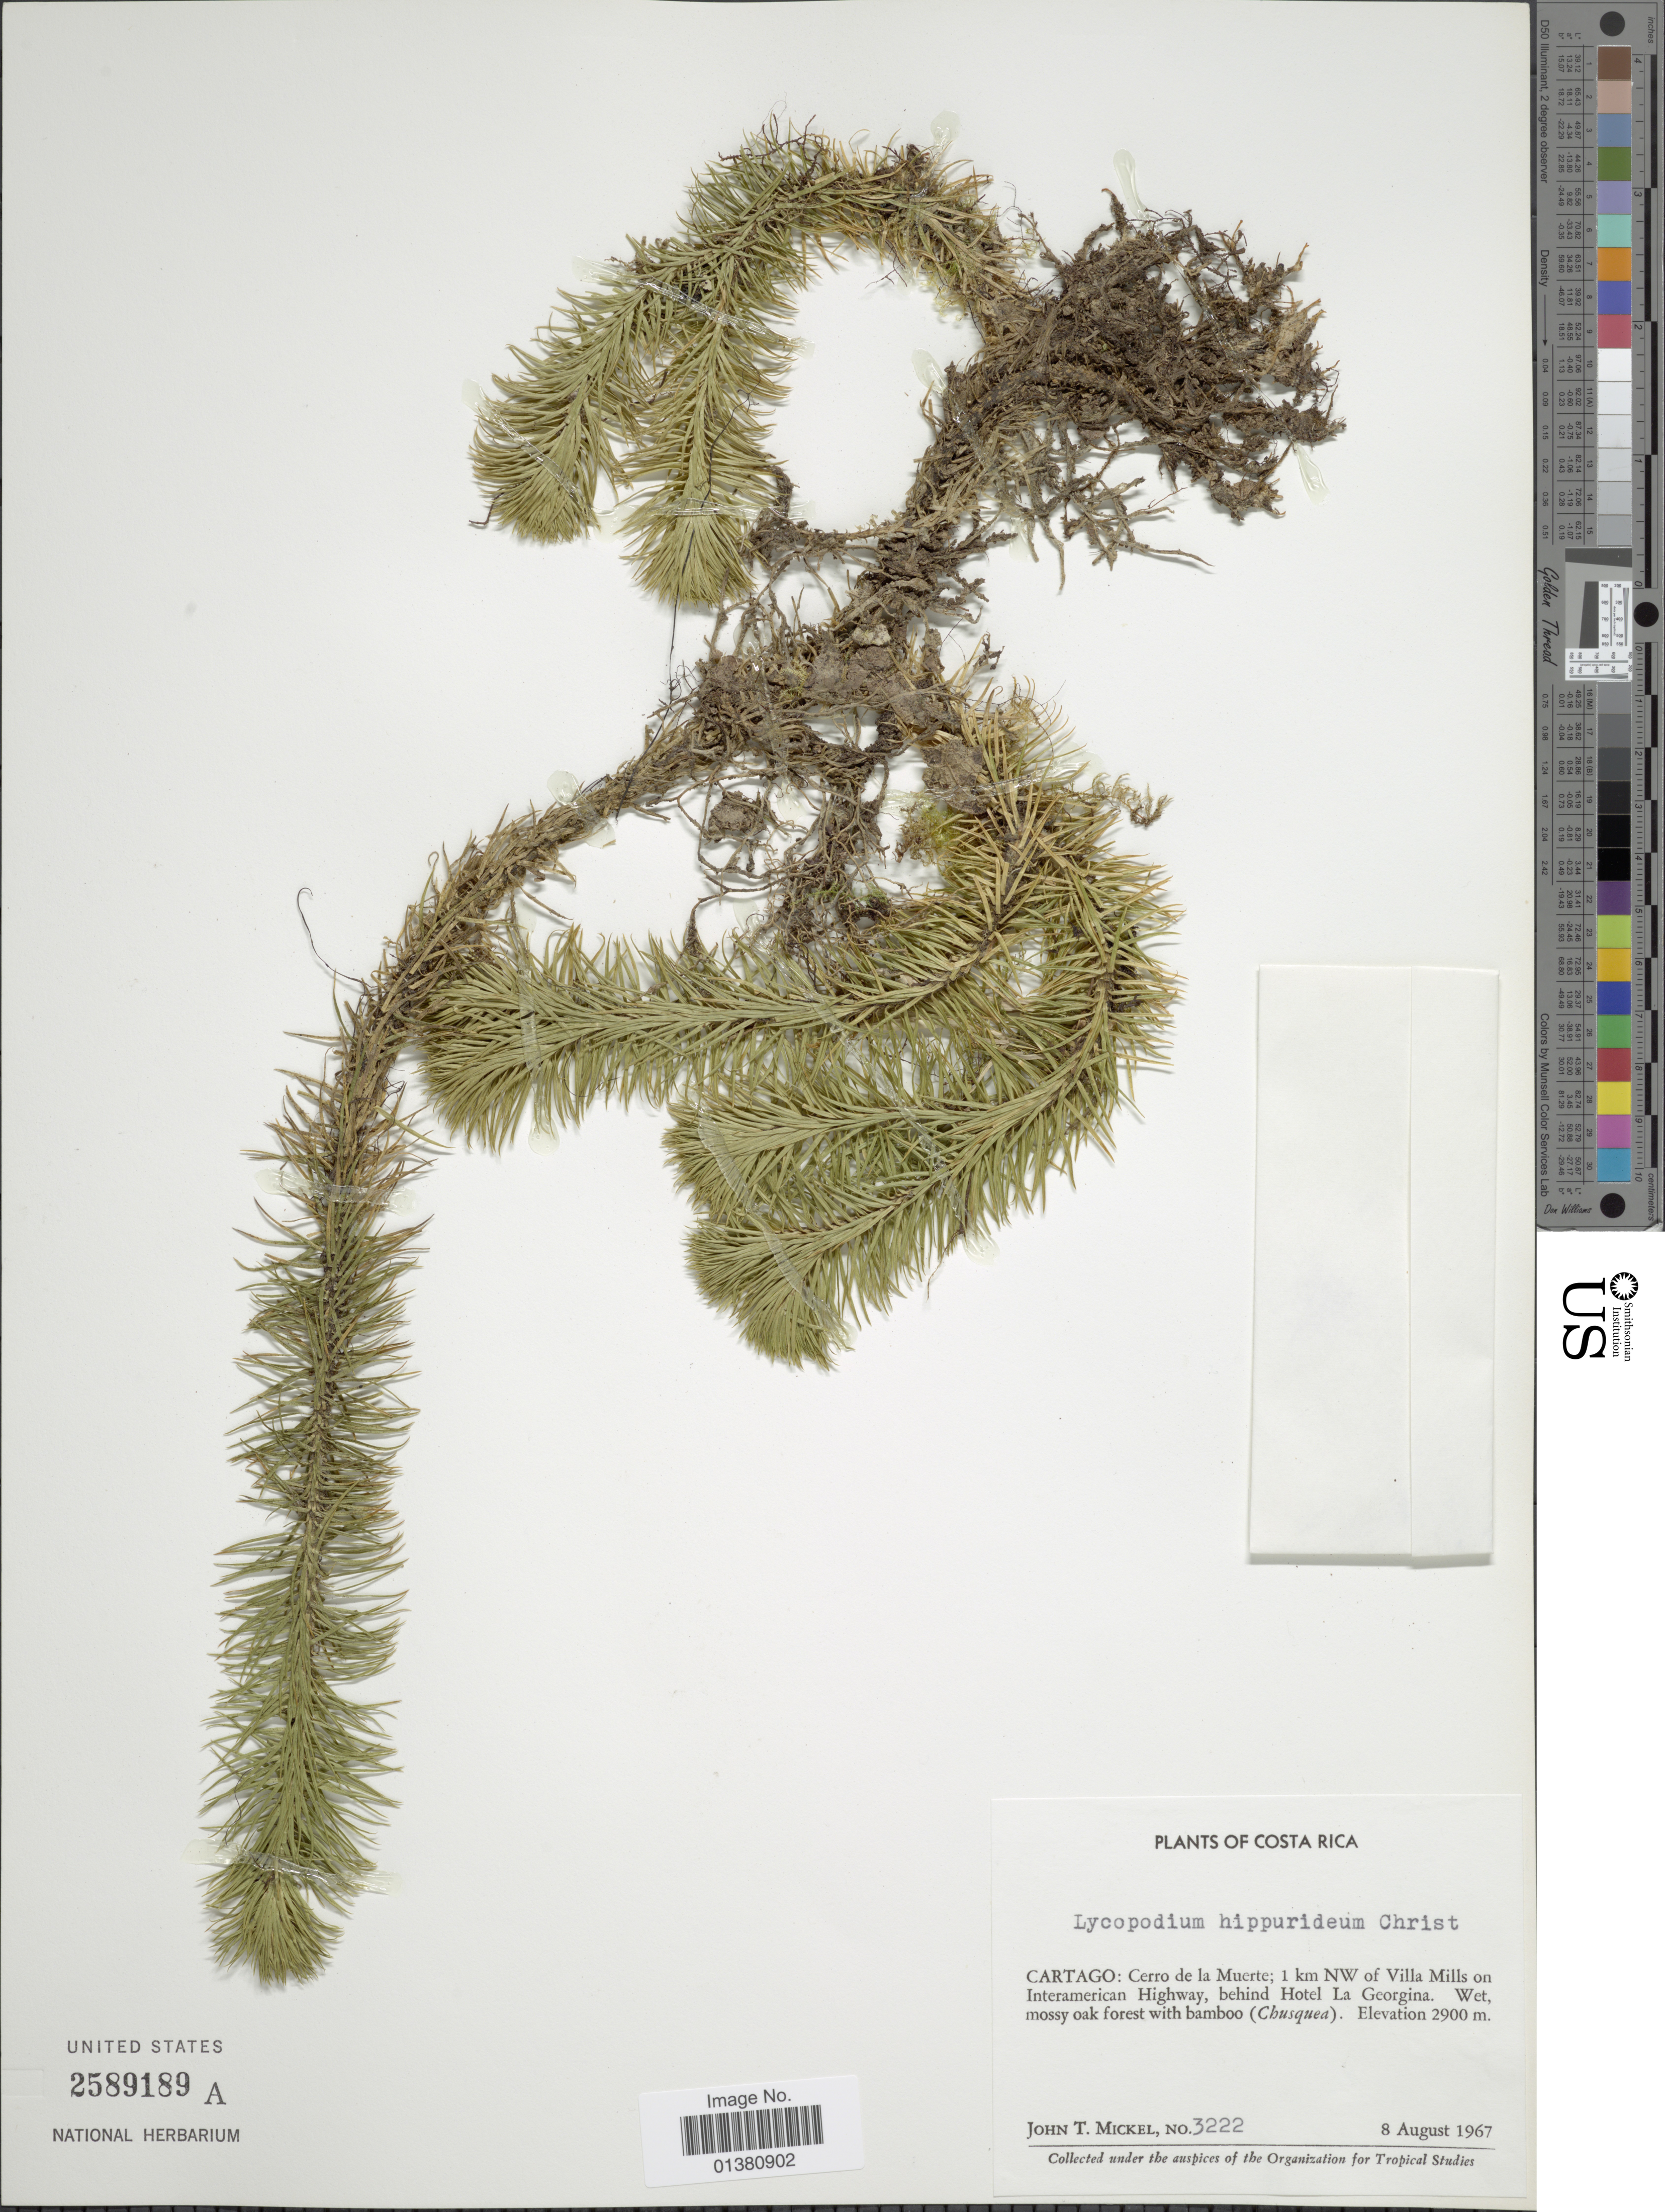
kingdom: Plantae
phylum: Tracheophyta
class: Lycopodiopsida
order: Lycopodiales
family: Lycopodiaceae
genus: Phlegmariurus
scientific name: Phlegmariurus hippurideus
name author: (Christ) B. Øllg.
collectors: J. T. Mickel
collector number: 3222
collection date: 1967-08-08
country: Costa Rica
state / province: Cartago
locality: Cerro de la Muerte; 1 km NW of Villa Mills on Interamerican Highway, behind Hotel La Georgina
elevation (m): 2900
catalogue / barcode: US 2589189A